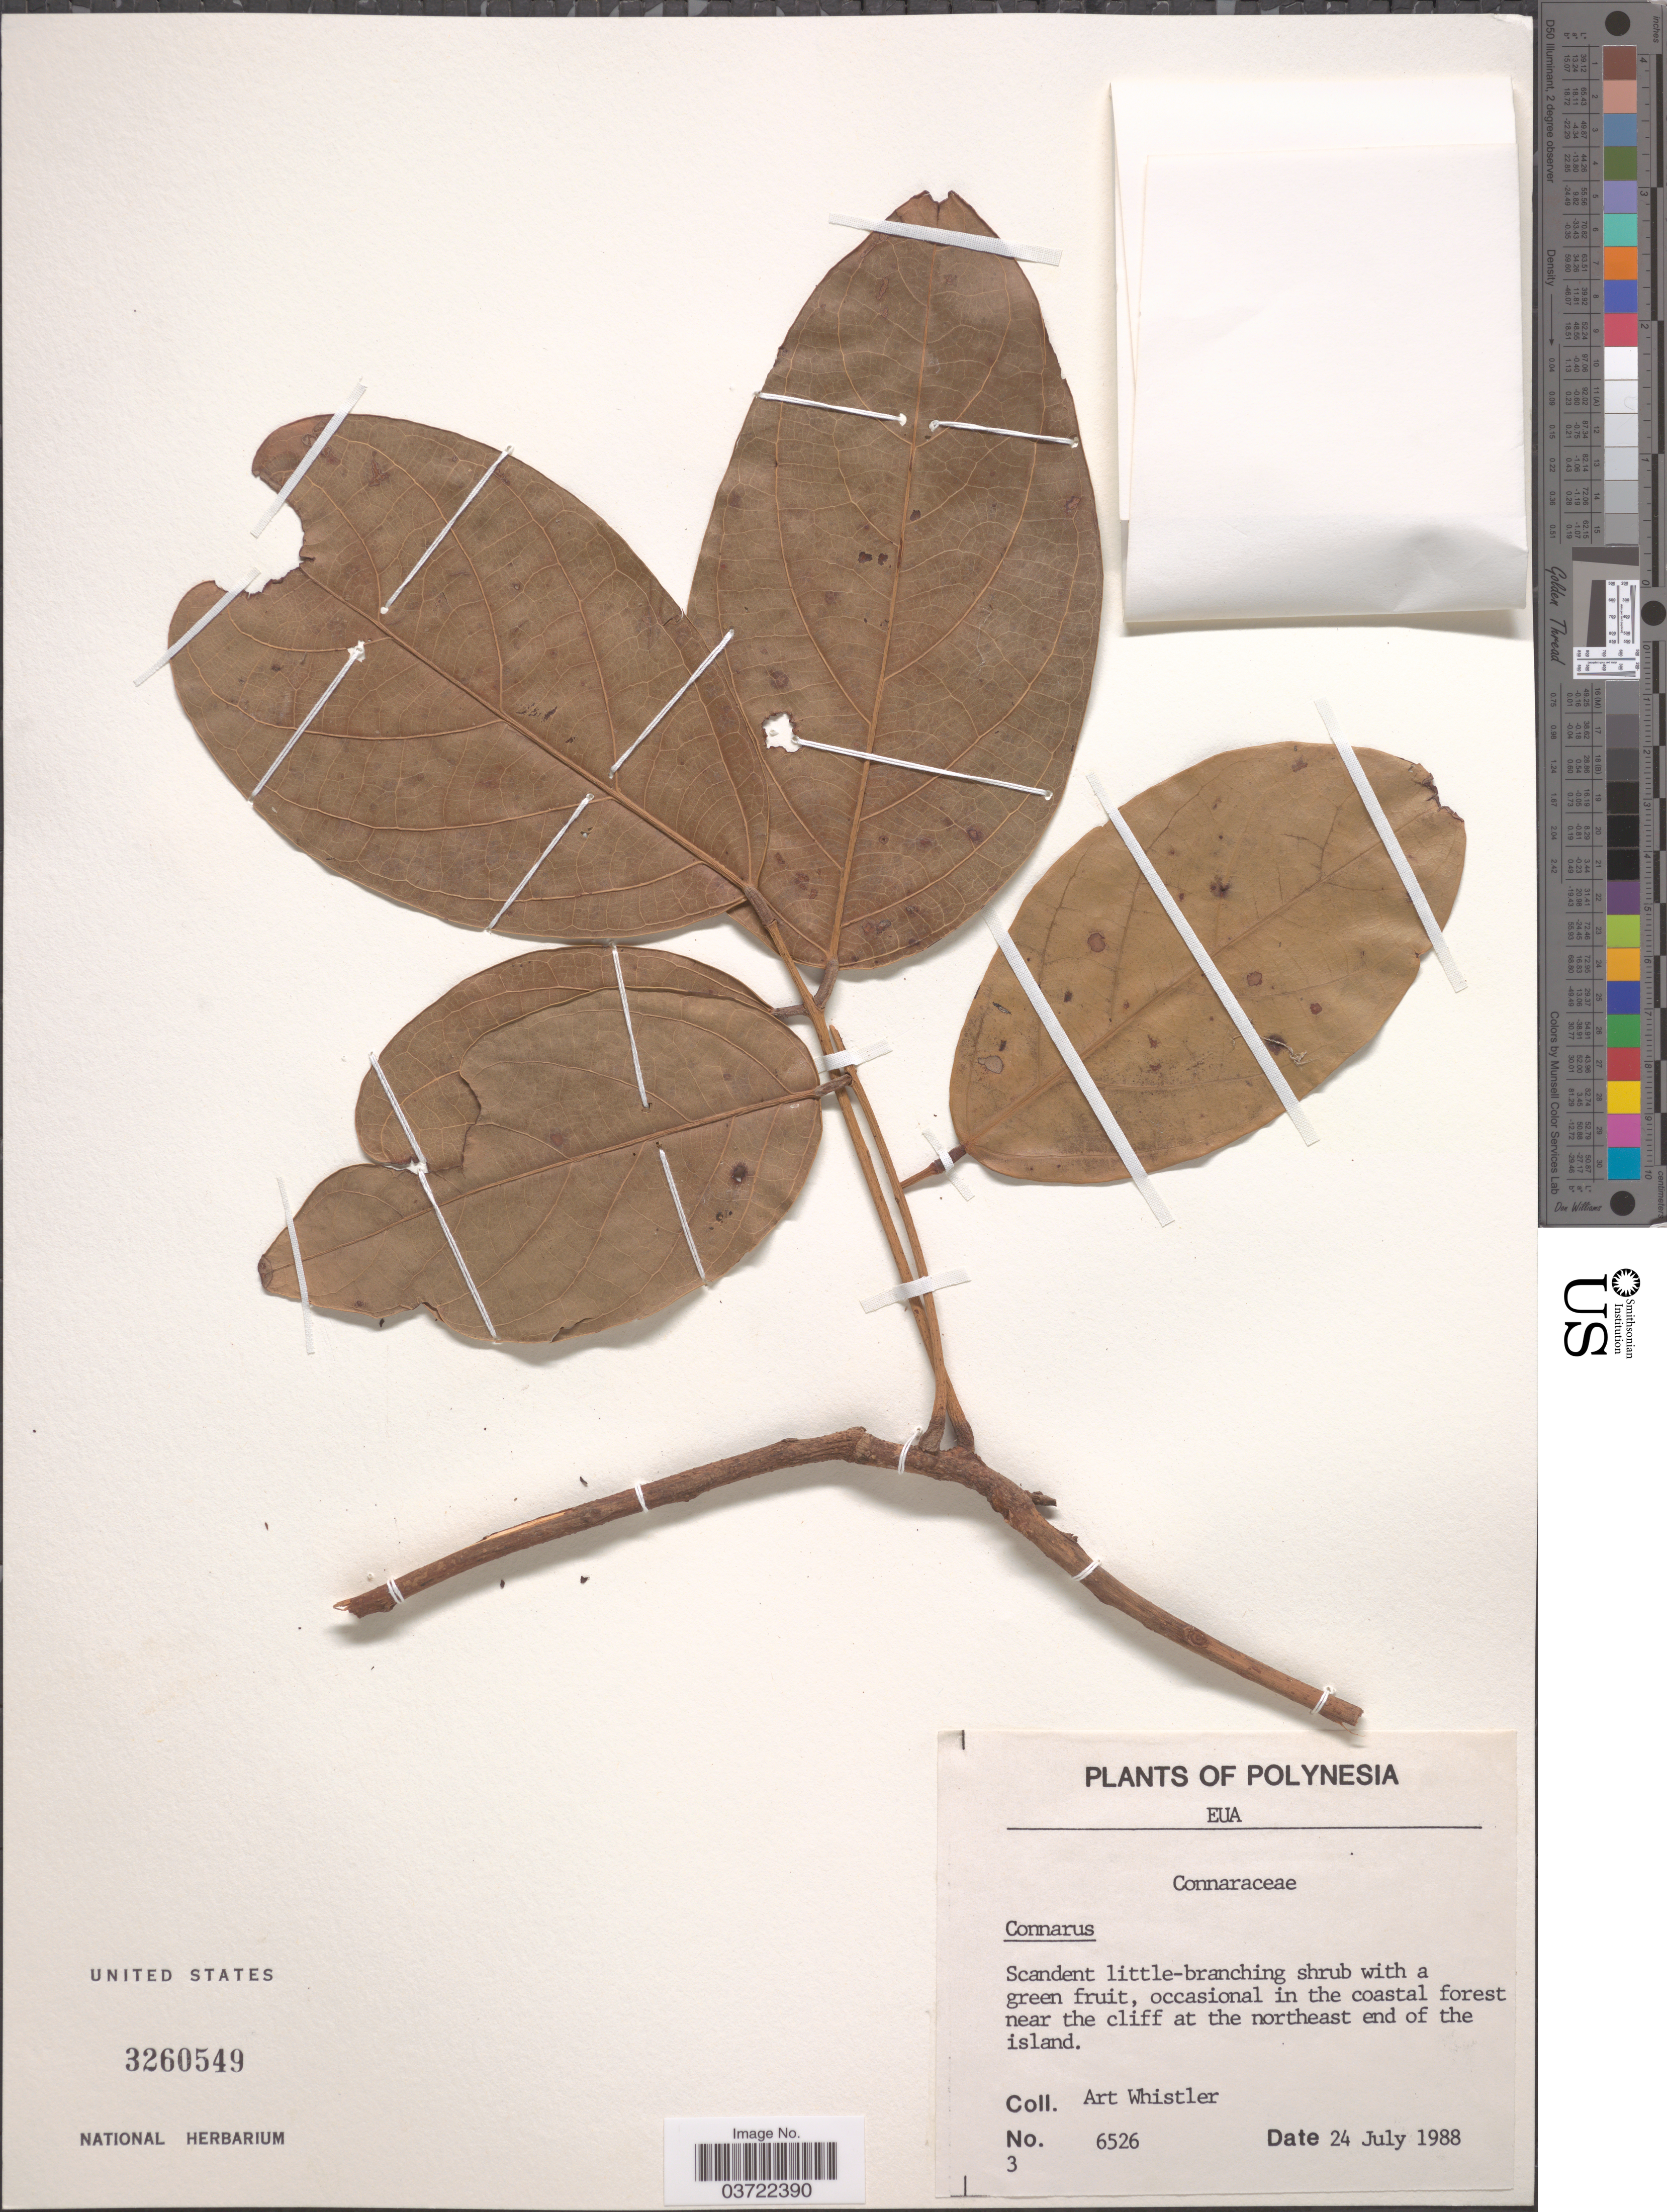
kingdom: Plantae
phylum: Tracheophyta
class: Magnoliopsida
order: Oxalidales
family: Connaraceae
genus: Connarus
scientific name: Connarus sp.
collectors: A. Whistler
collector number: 6526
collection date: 1988-07-24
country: Tonga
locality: Polynesia. Eua. In the coastal forest near the cliff at the northeast end of the island.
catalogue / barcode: US 3260549